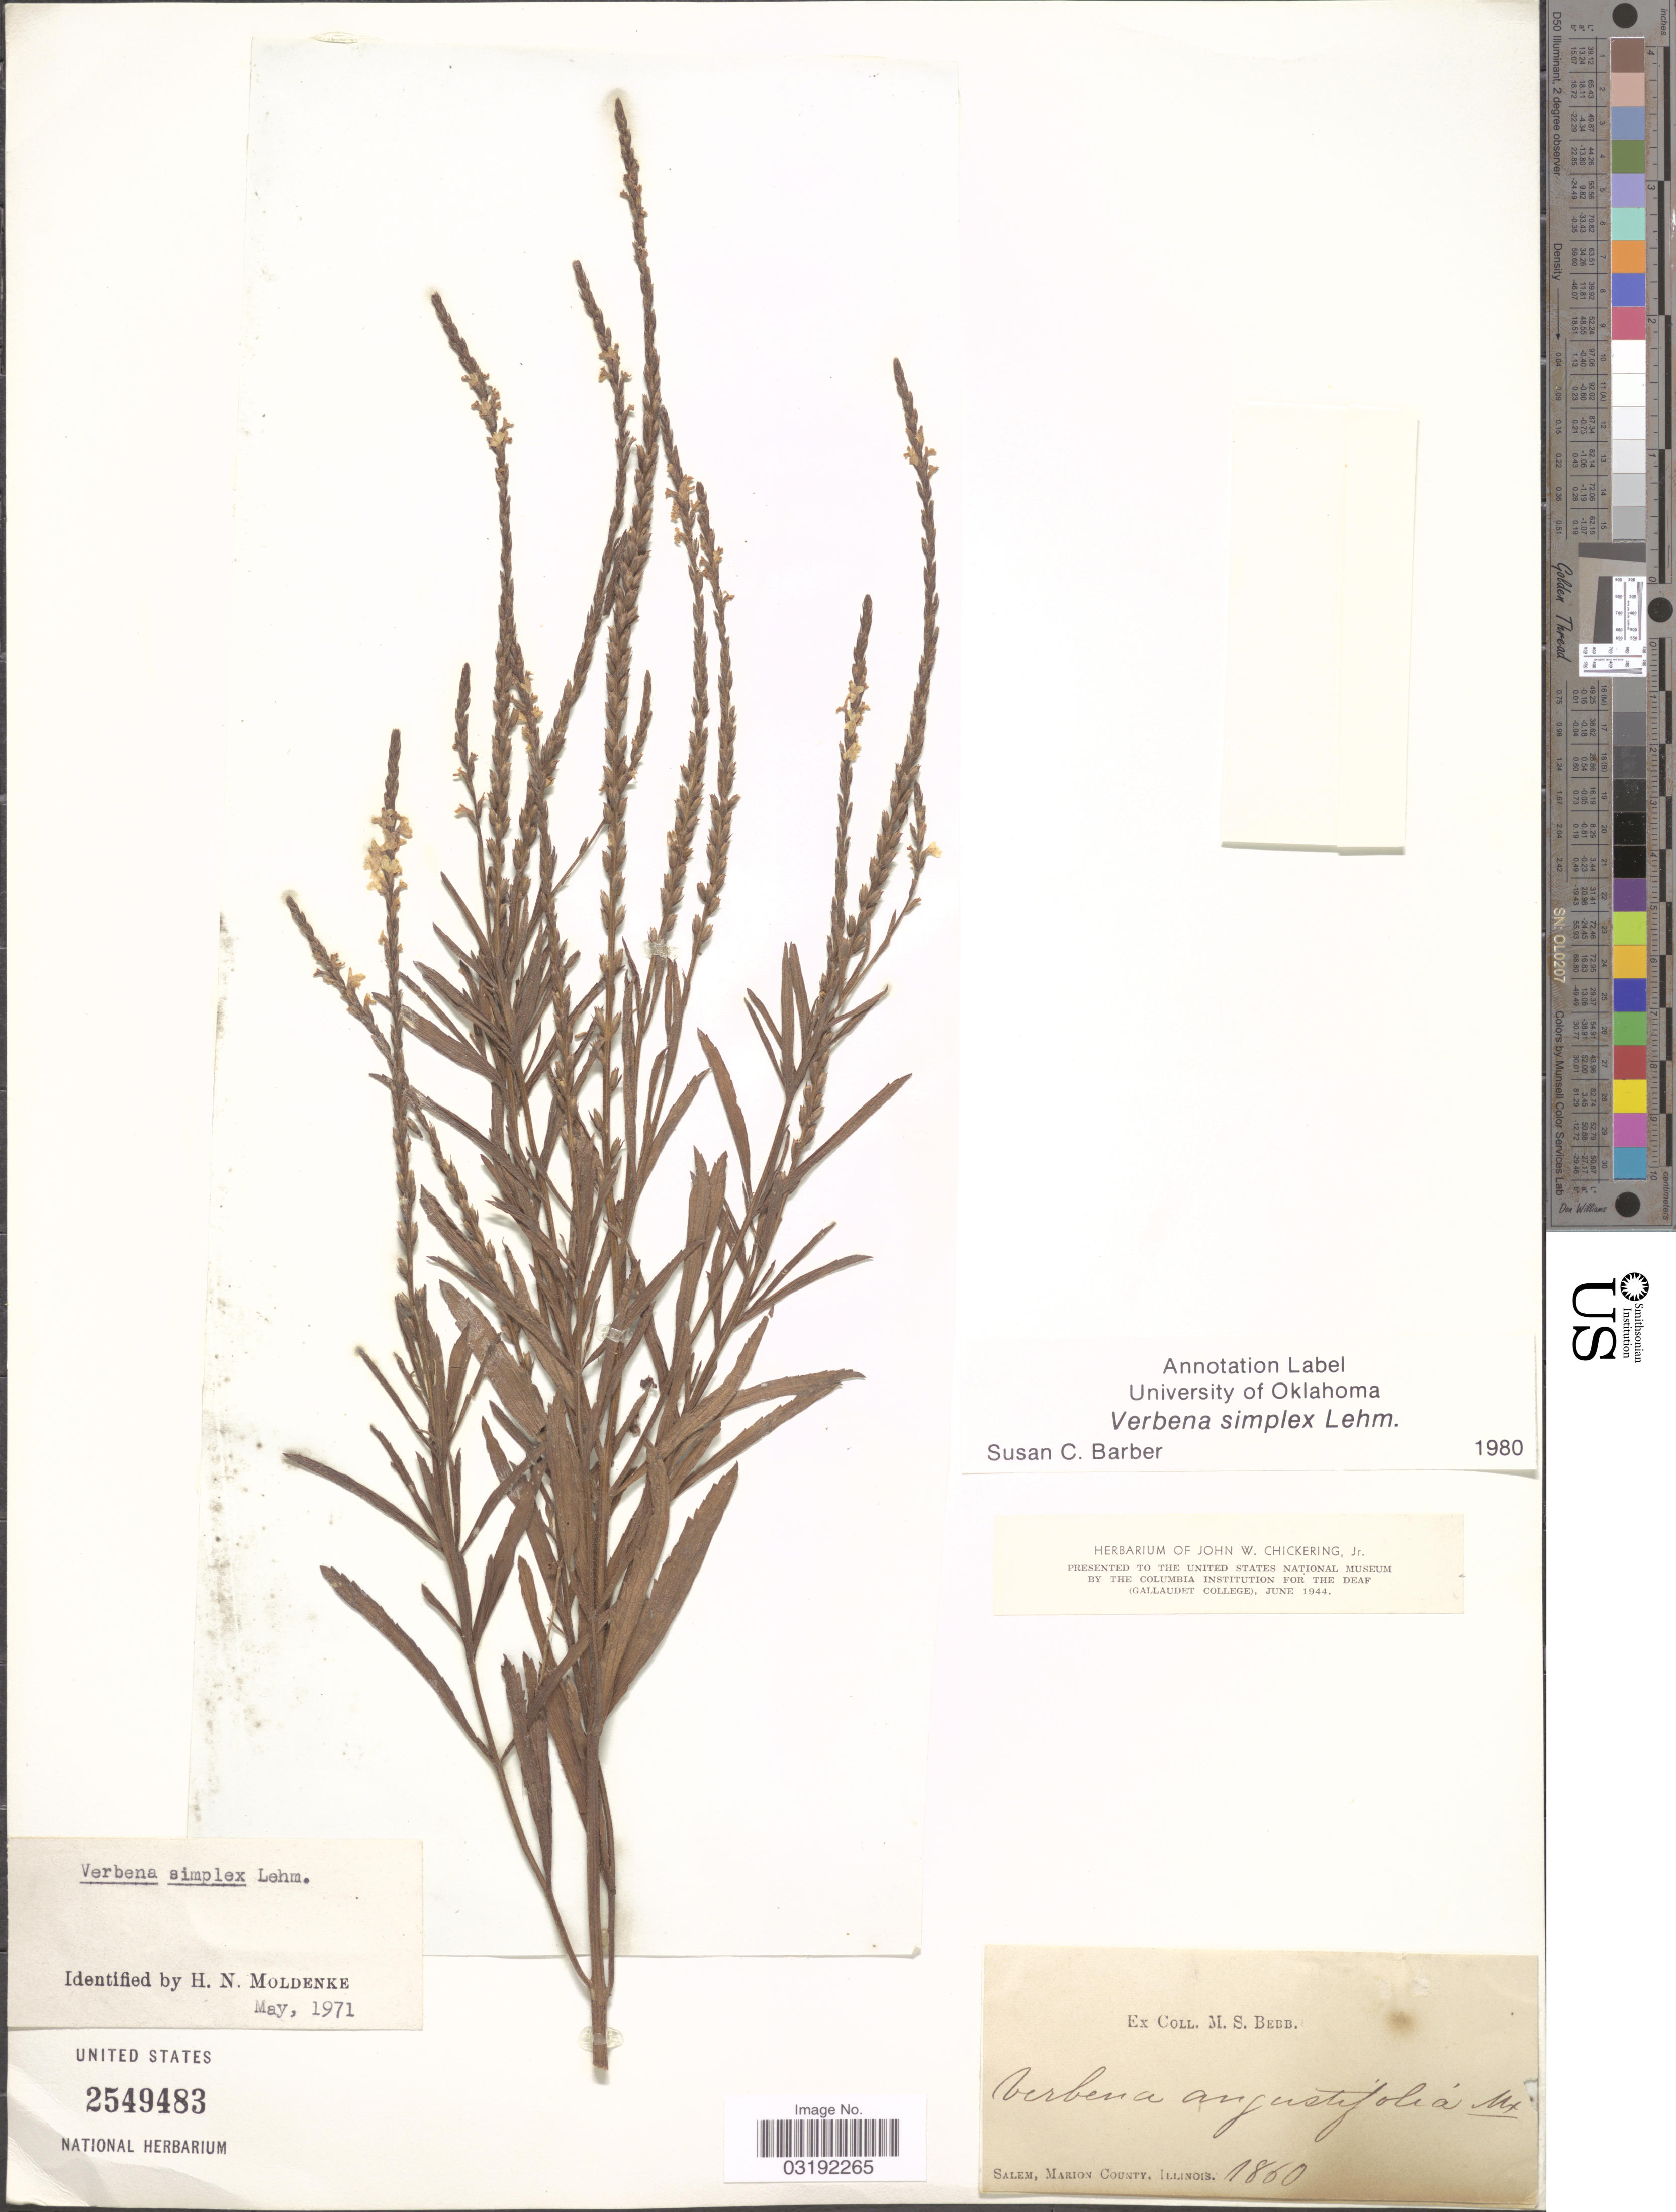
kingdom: Plantae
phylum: Tracheophyta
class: Magnoliopsida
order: Lamiales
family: Verbenaceae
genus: Verbena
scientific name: Verbena simplex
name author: F. Lehm.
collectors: M. Bebb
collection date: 1860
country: United States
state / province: Illinois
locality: Salem, Marion County.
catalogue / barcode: US 2549483